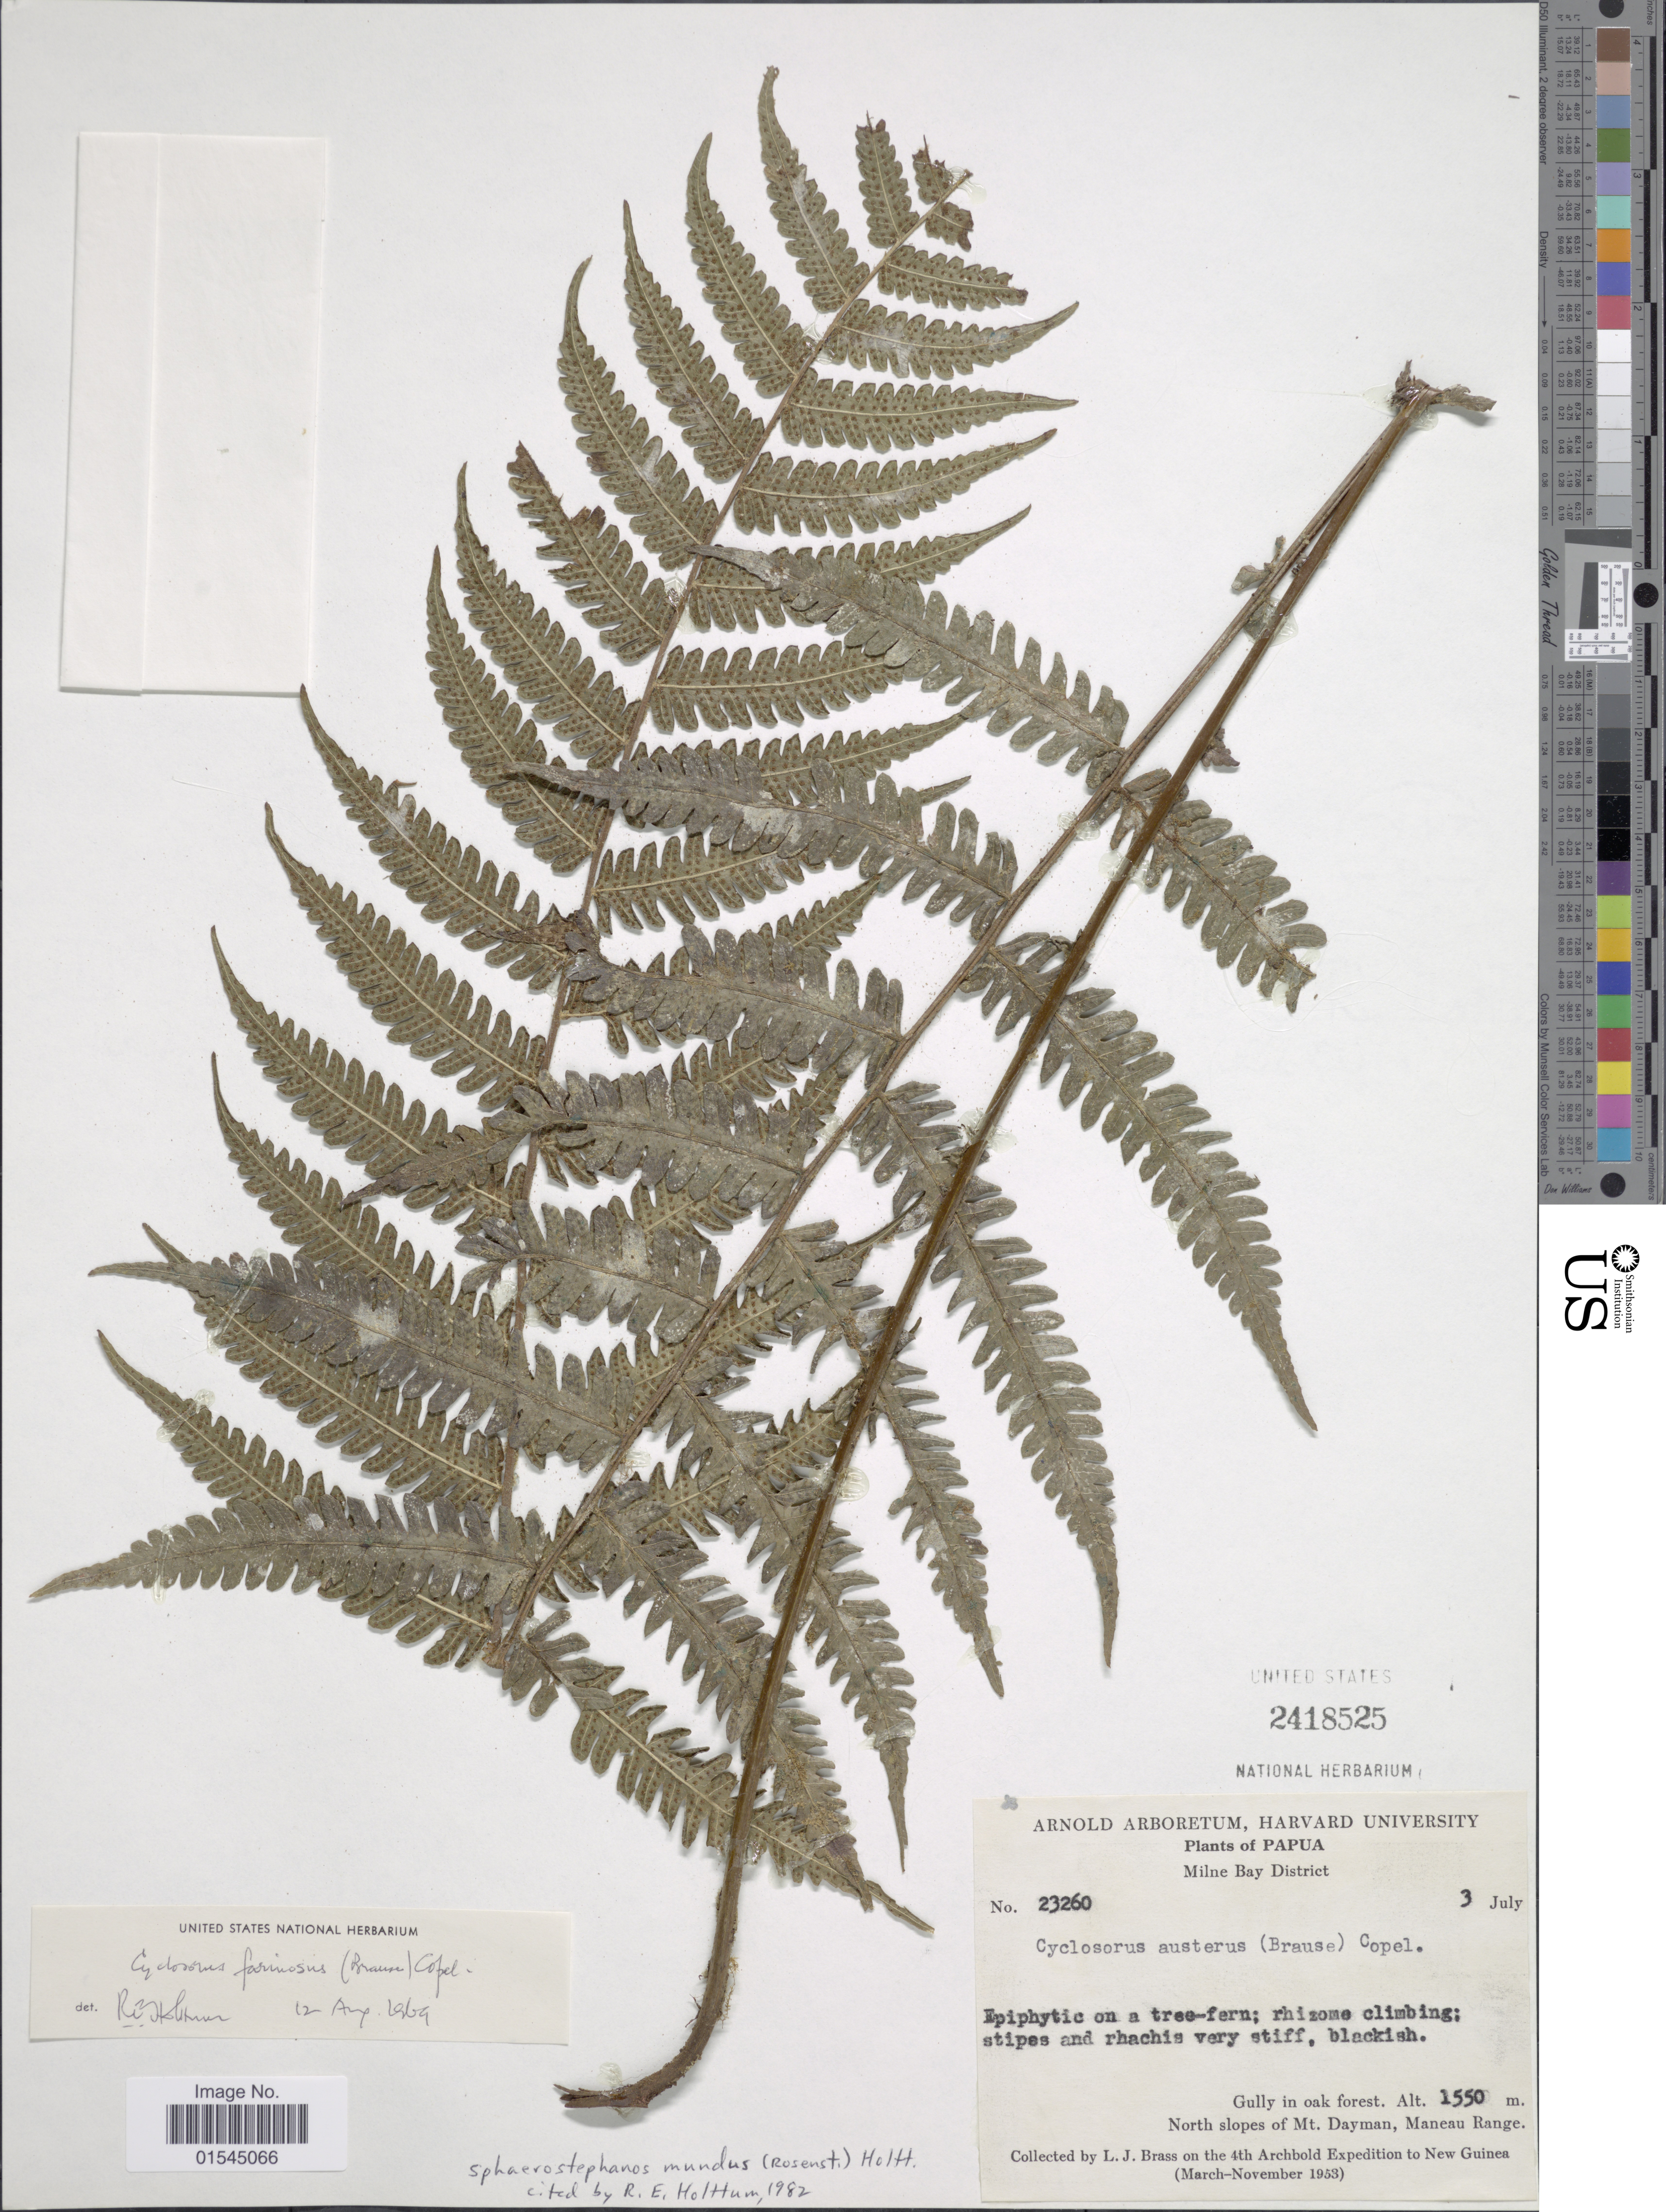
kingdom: Plantae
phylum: Tracheophyta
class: Polypodiopsida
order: Polypodiales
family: Thelypteridaceae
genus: Sphaerostephanos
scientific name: Sphaerostephanos mundus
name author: (Rosenst.) Holttum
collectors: L. J. Brass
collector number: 23260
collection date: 1953-07-03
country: Papua New Guinea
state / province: Milne Bay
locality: Milne Bay District. Gully in oak forest. North slopes of Mt. Dayman, Maneau Range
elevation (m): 1550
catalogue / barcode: US 2418525